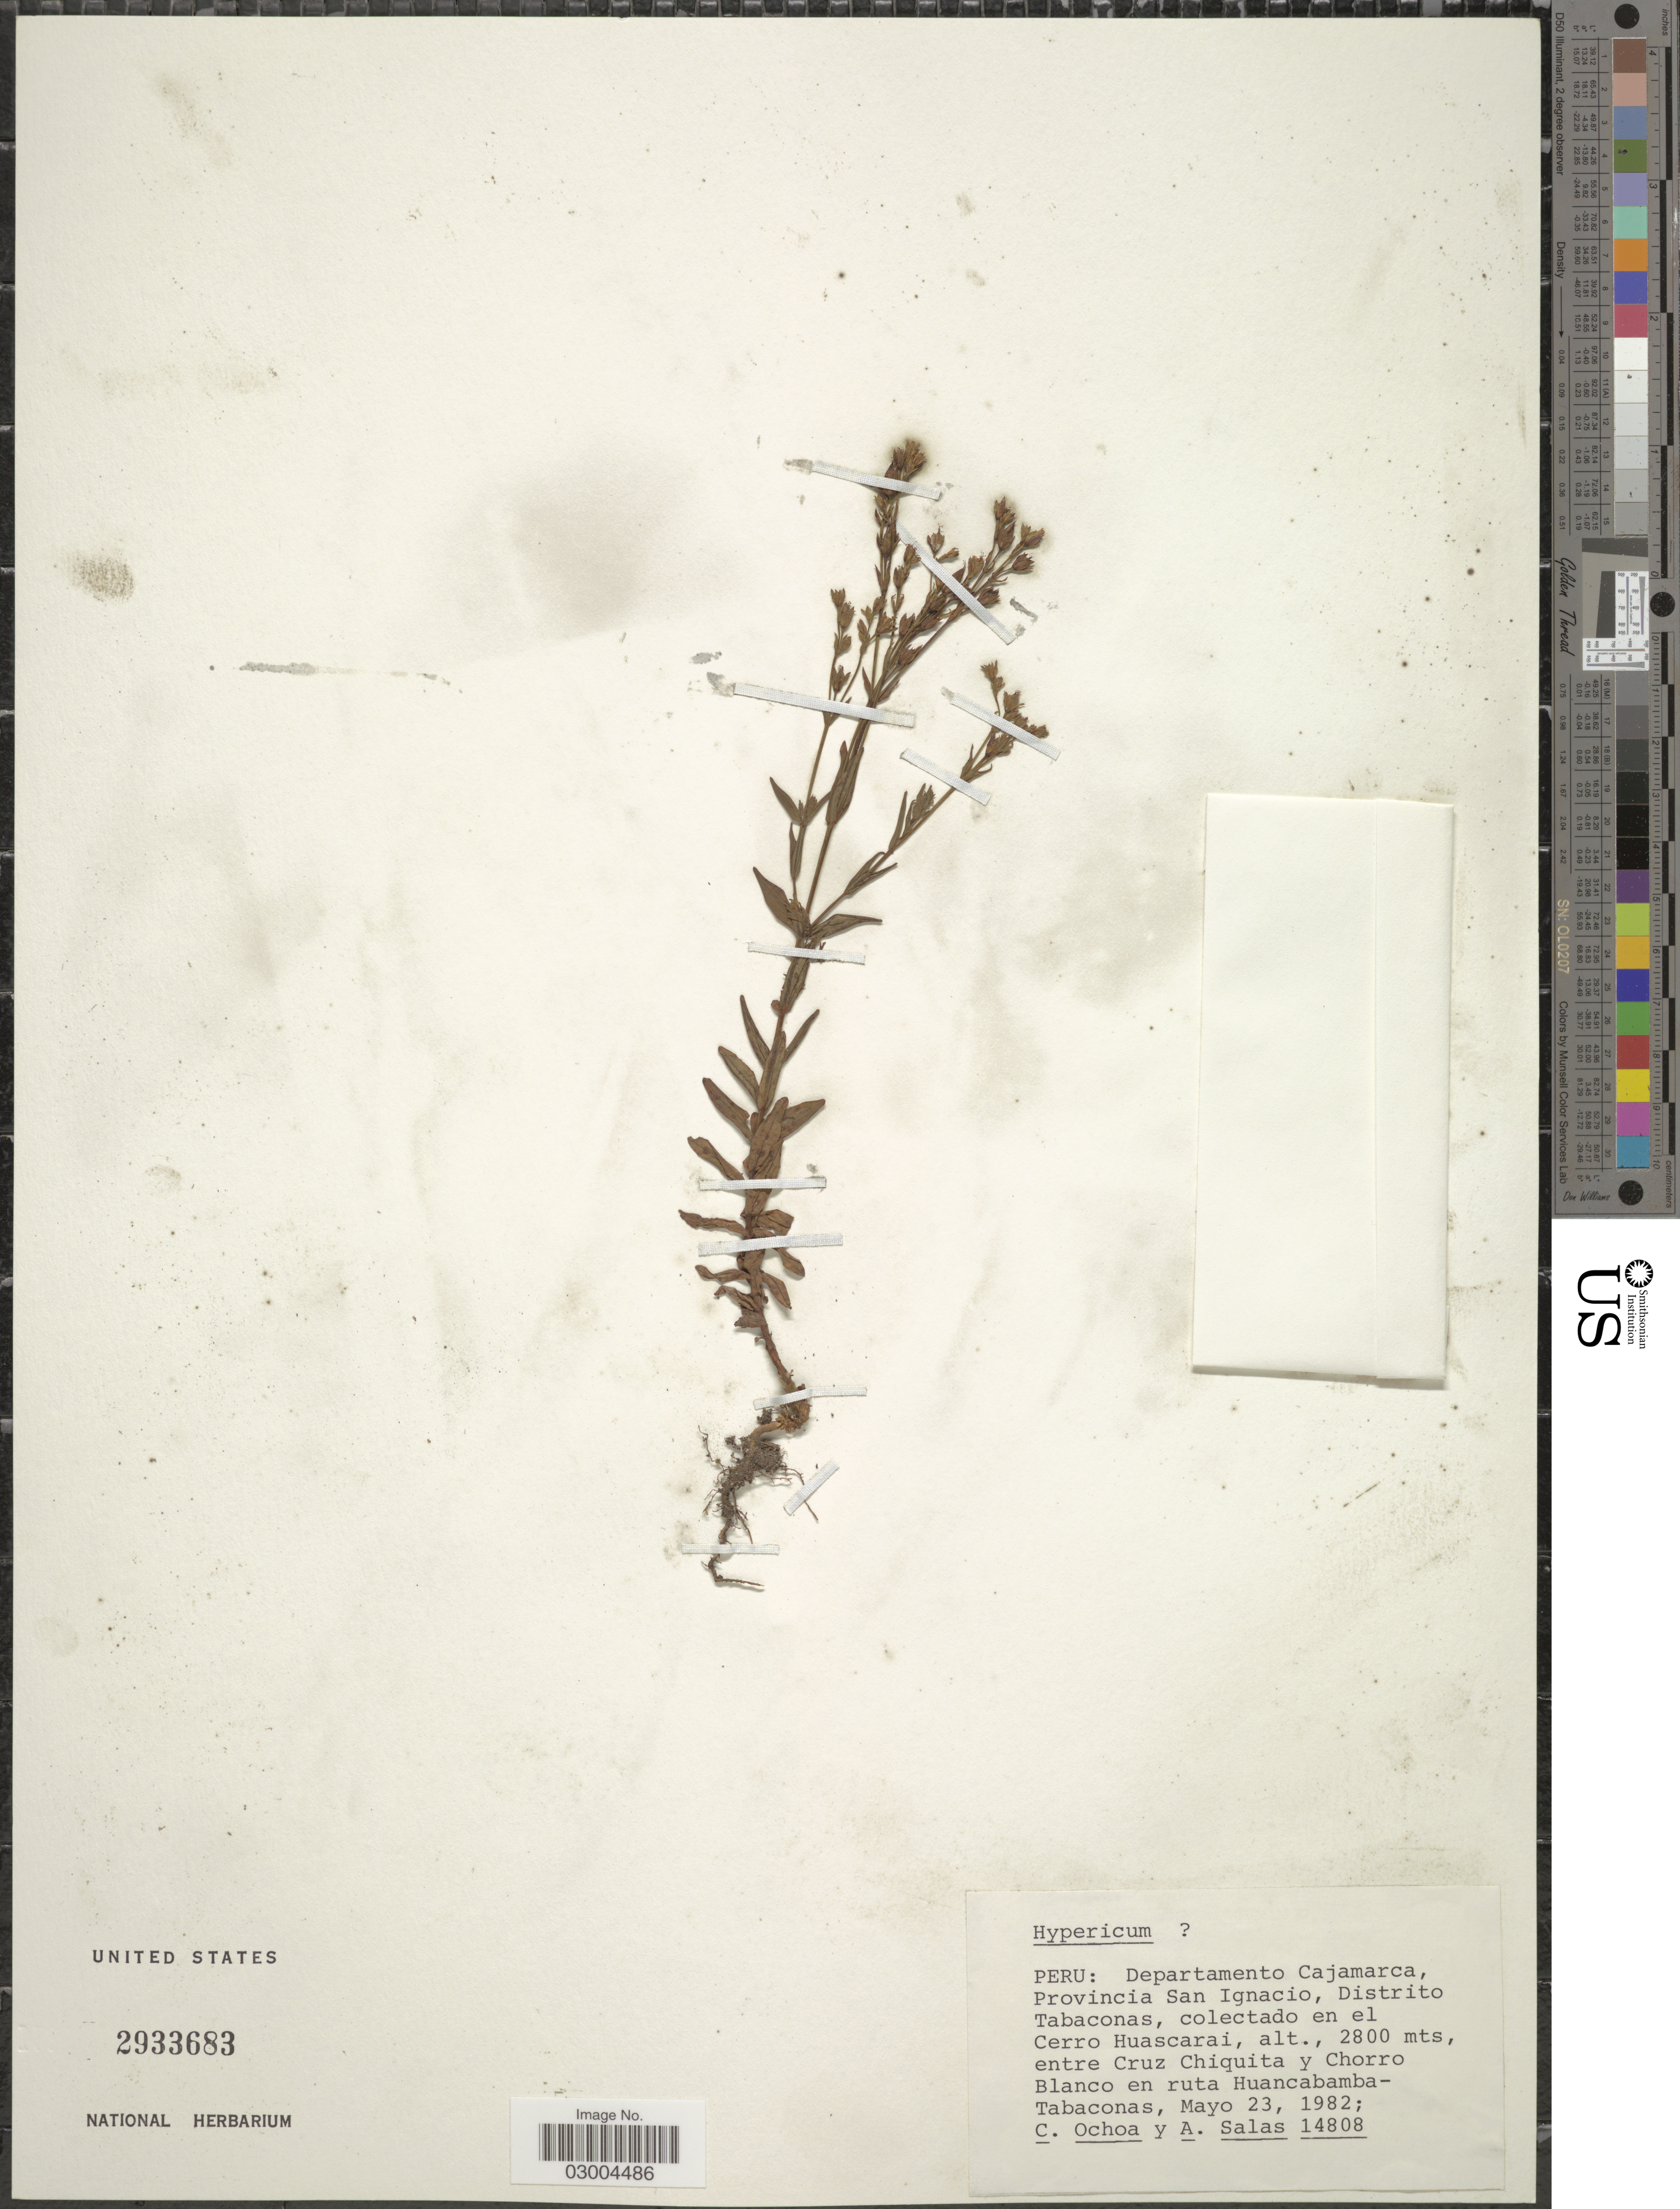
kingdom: Plantae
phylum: Tracheophyta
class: Magnoliopsida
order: Malpighiales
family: Hypericaceae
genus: Hypericum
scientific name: Hypericum sp.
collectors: A. Ochoa & A. Salas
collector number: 14808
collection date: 1982-05-23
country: Peru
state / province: Cajamarca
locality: Departamento Cajamarca, Provincia San Ignacio, Distrito Tabaconas, Cerro Huascarai, entre Cruz Chiquita y Chorro Blanco en ruta Huancabamba-Tabaconas.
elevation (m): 2800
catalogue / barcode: US 2933683